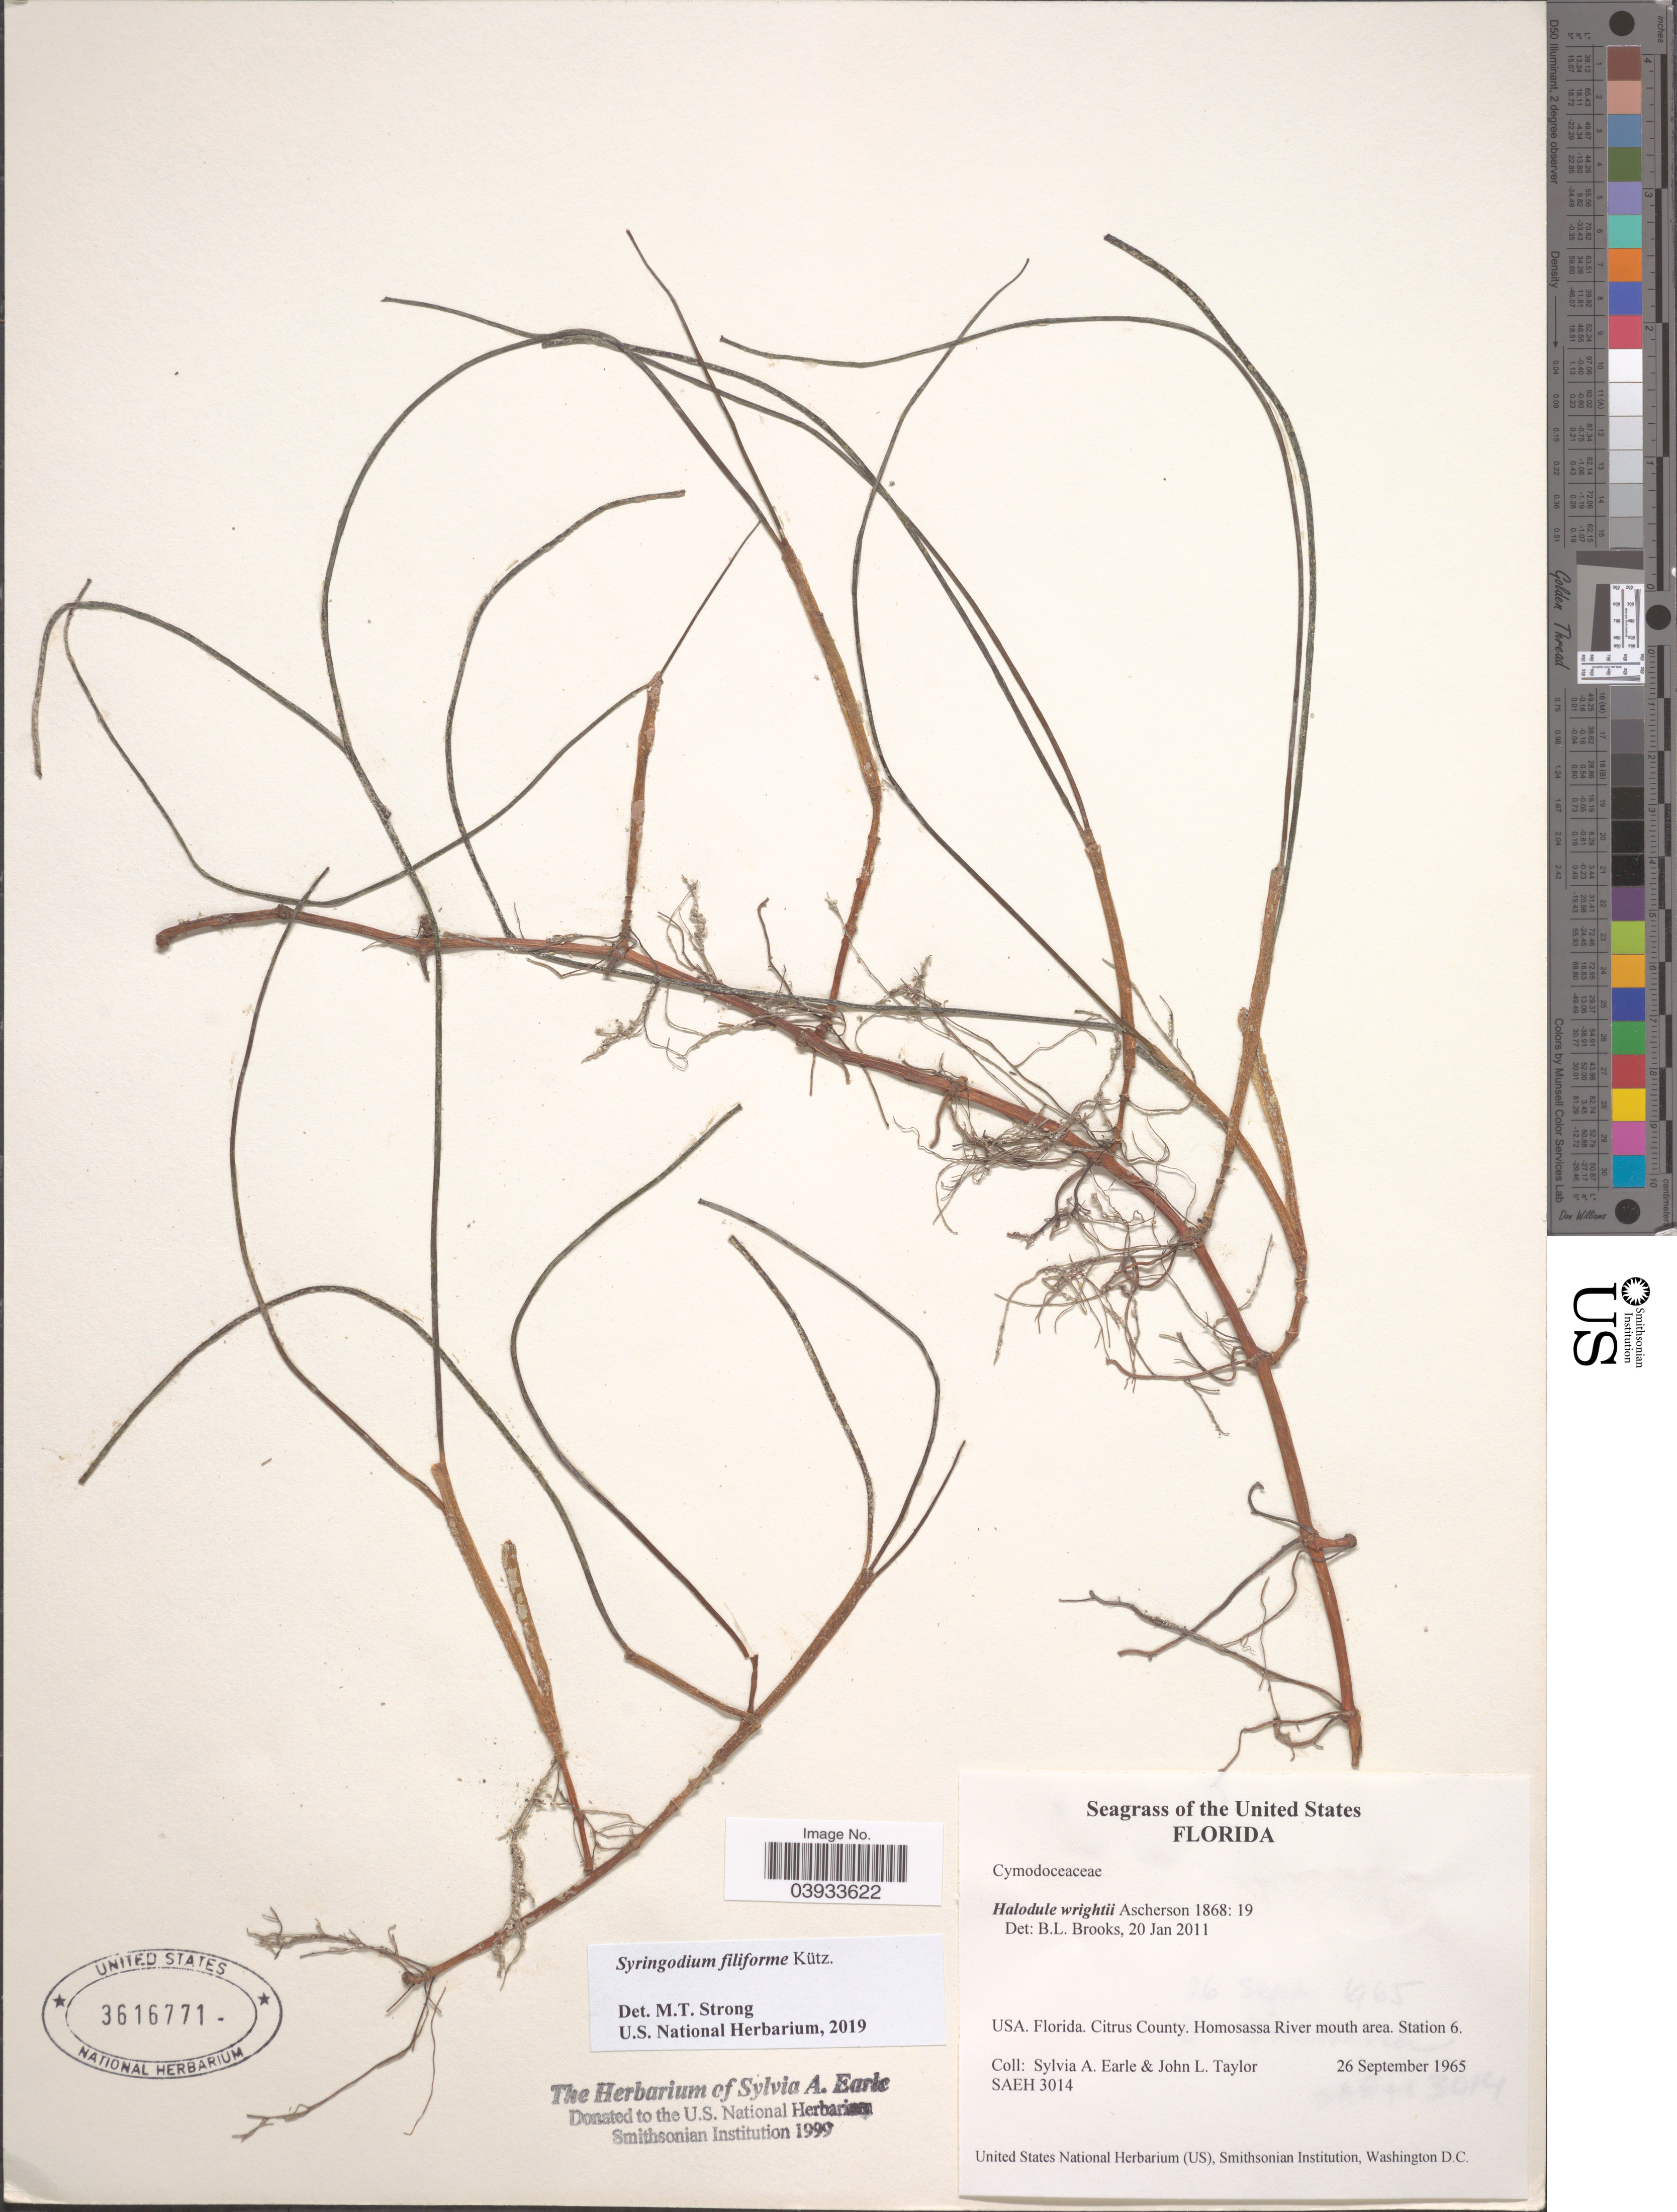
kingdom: Plantae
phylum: Tracheophyta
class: Liliopsida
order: Alismatales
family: Cymodoceaceae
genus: Syringodium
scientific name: Syringodium filiforme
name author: Kütz.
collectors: S. A. Earle & J. L. Taylor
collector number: SAEH3014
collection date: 1965-09-26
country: United States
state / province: Florida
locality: Citrus County. Homosassa River mouth area. Station 6.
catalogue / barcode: US 3616771